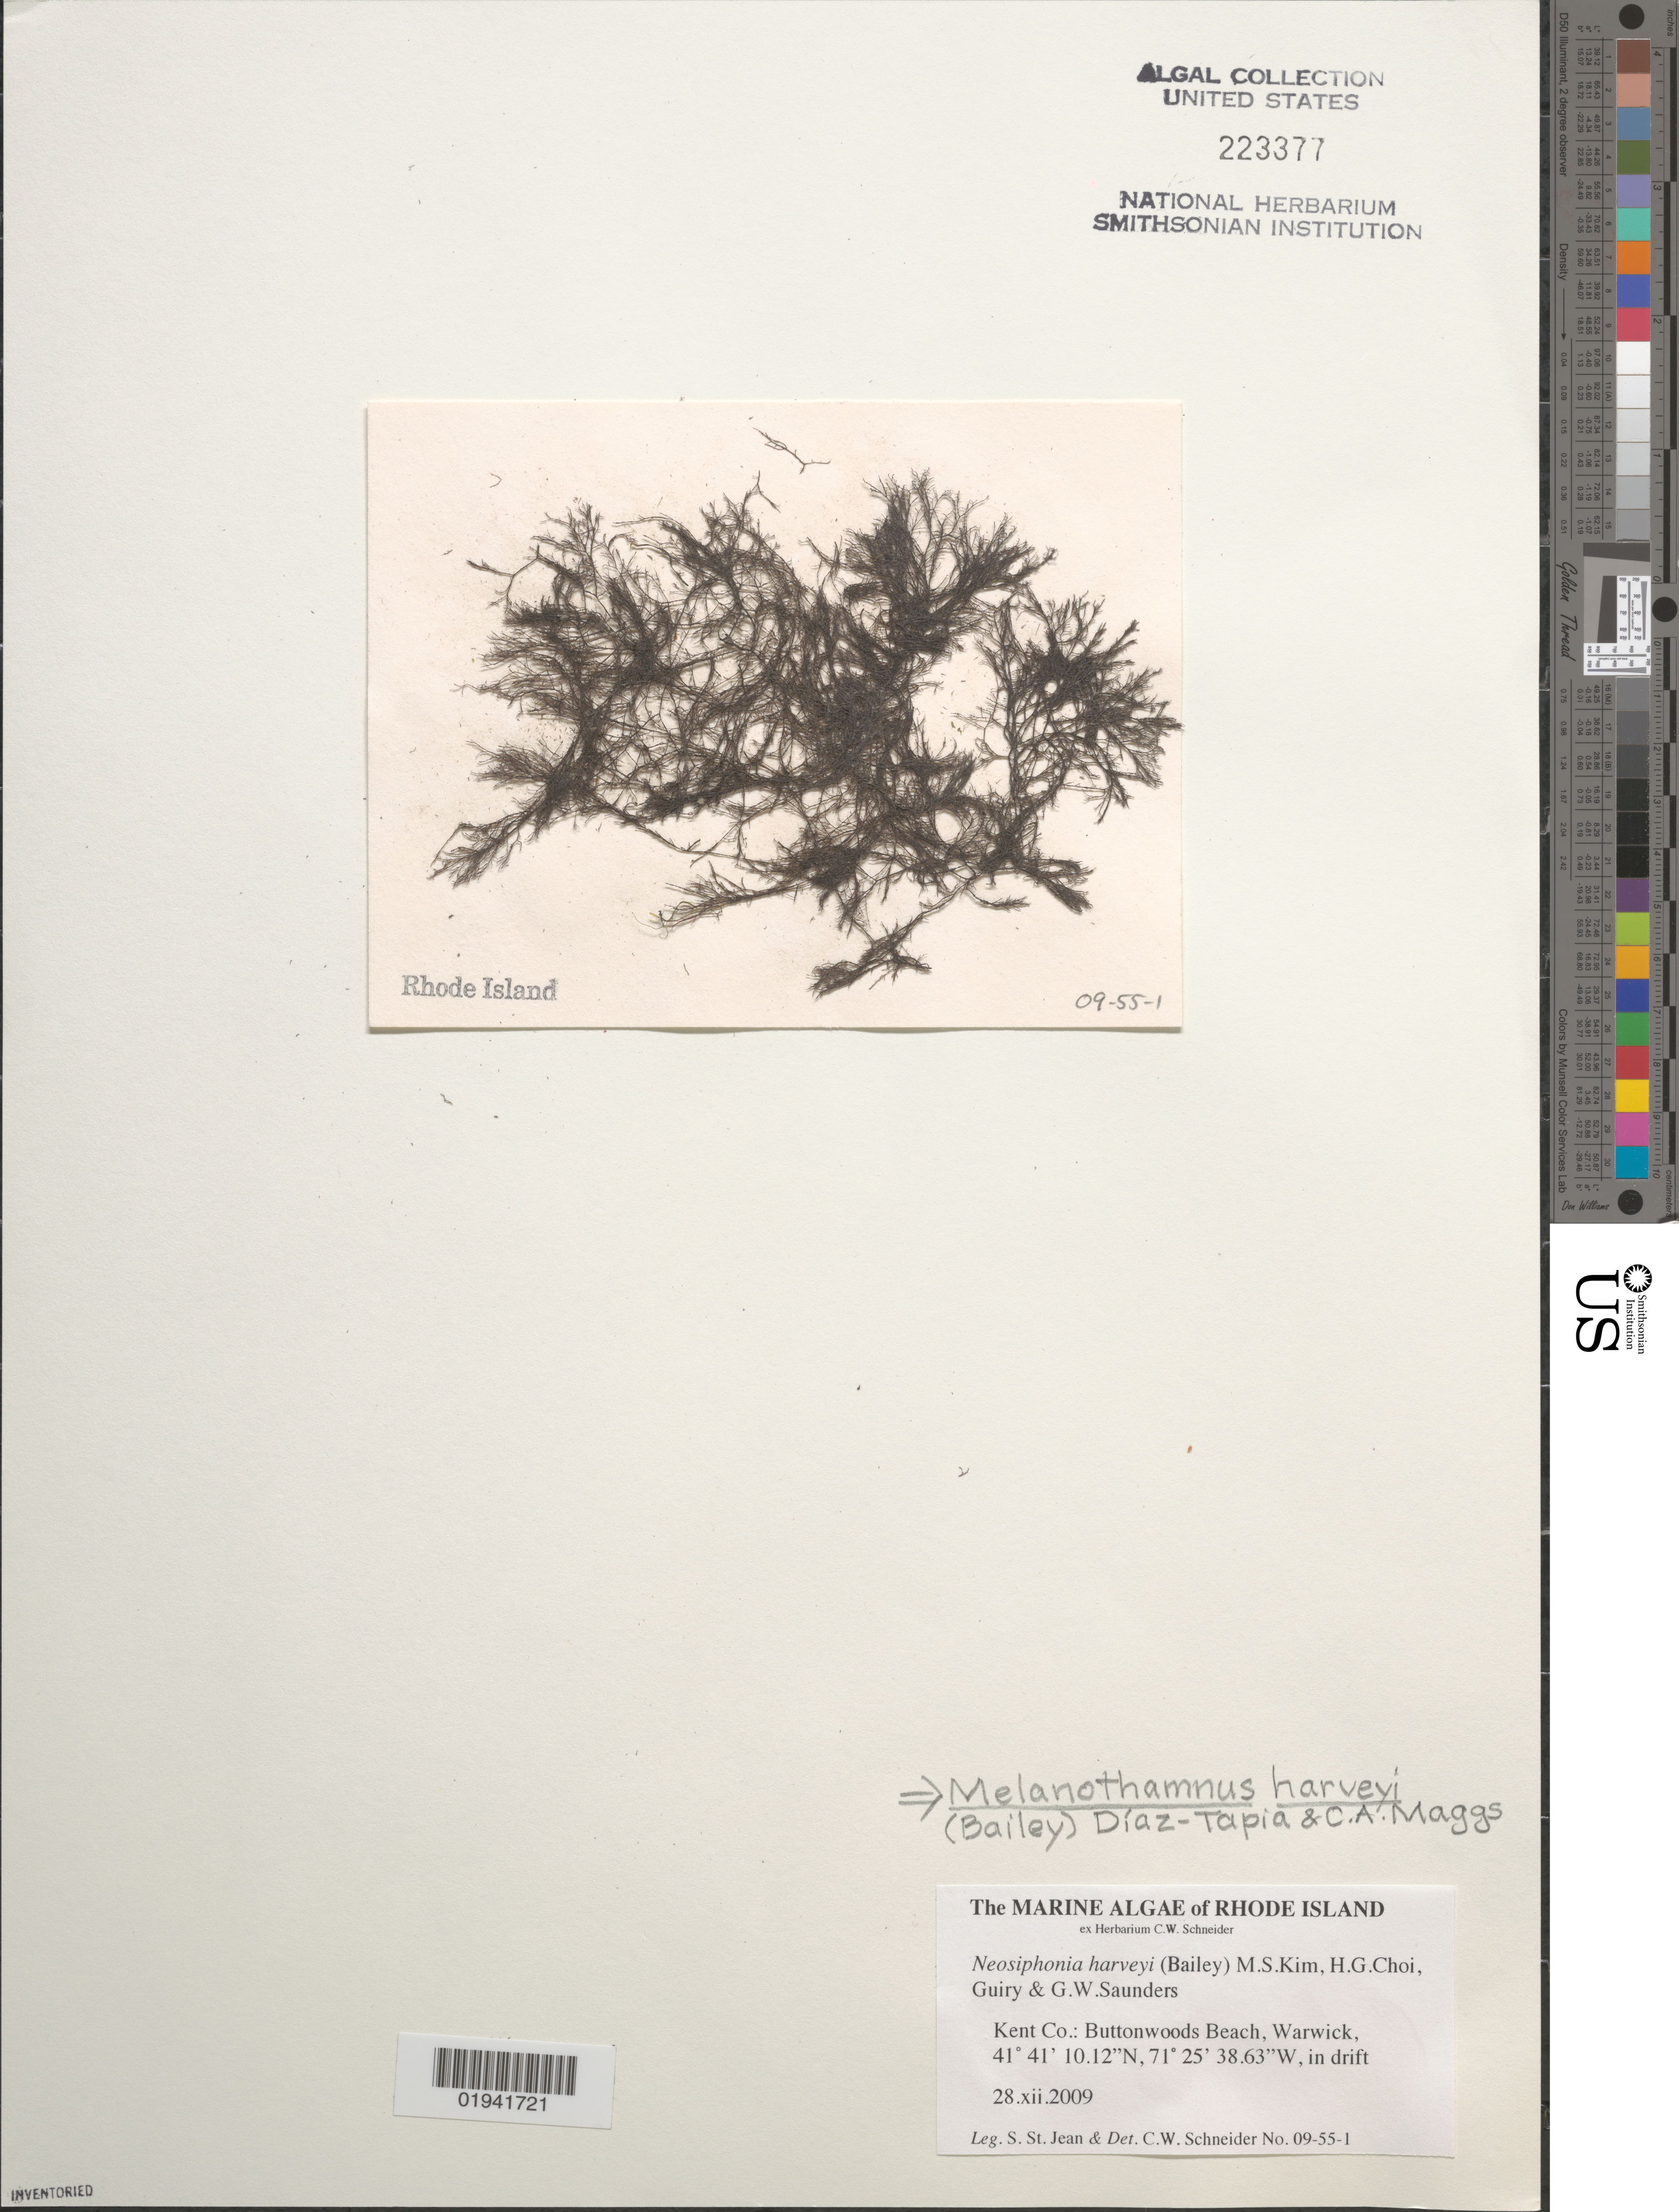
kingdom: Plantae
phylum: Rhodophyta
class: Florideophyceae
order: Ceramiales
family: Rhodomelaceae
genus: Melanothamnus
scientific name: Melanothamnus harveyi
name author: (Bailey) Diaz-Tapia & C.A. Maggs in Diaz-Tapia et al.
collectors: S. St. Jean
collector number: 09-55-1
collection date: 2009-12-28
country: United States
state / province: Rhode Island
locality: Kent Co.: Buttonwoods Beach, Warwick.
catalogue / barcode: US 223377